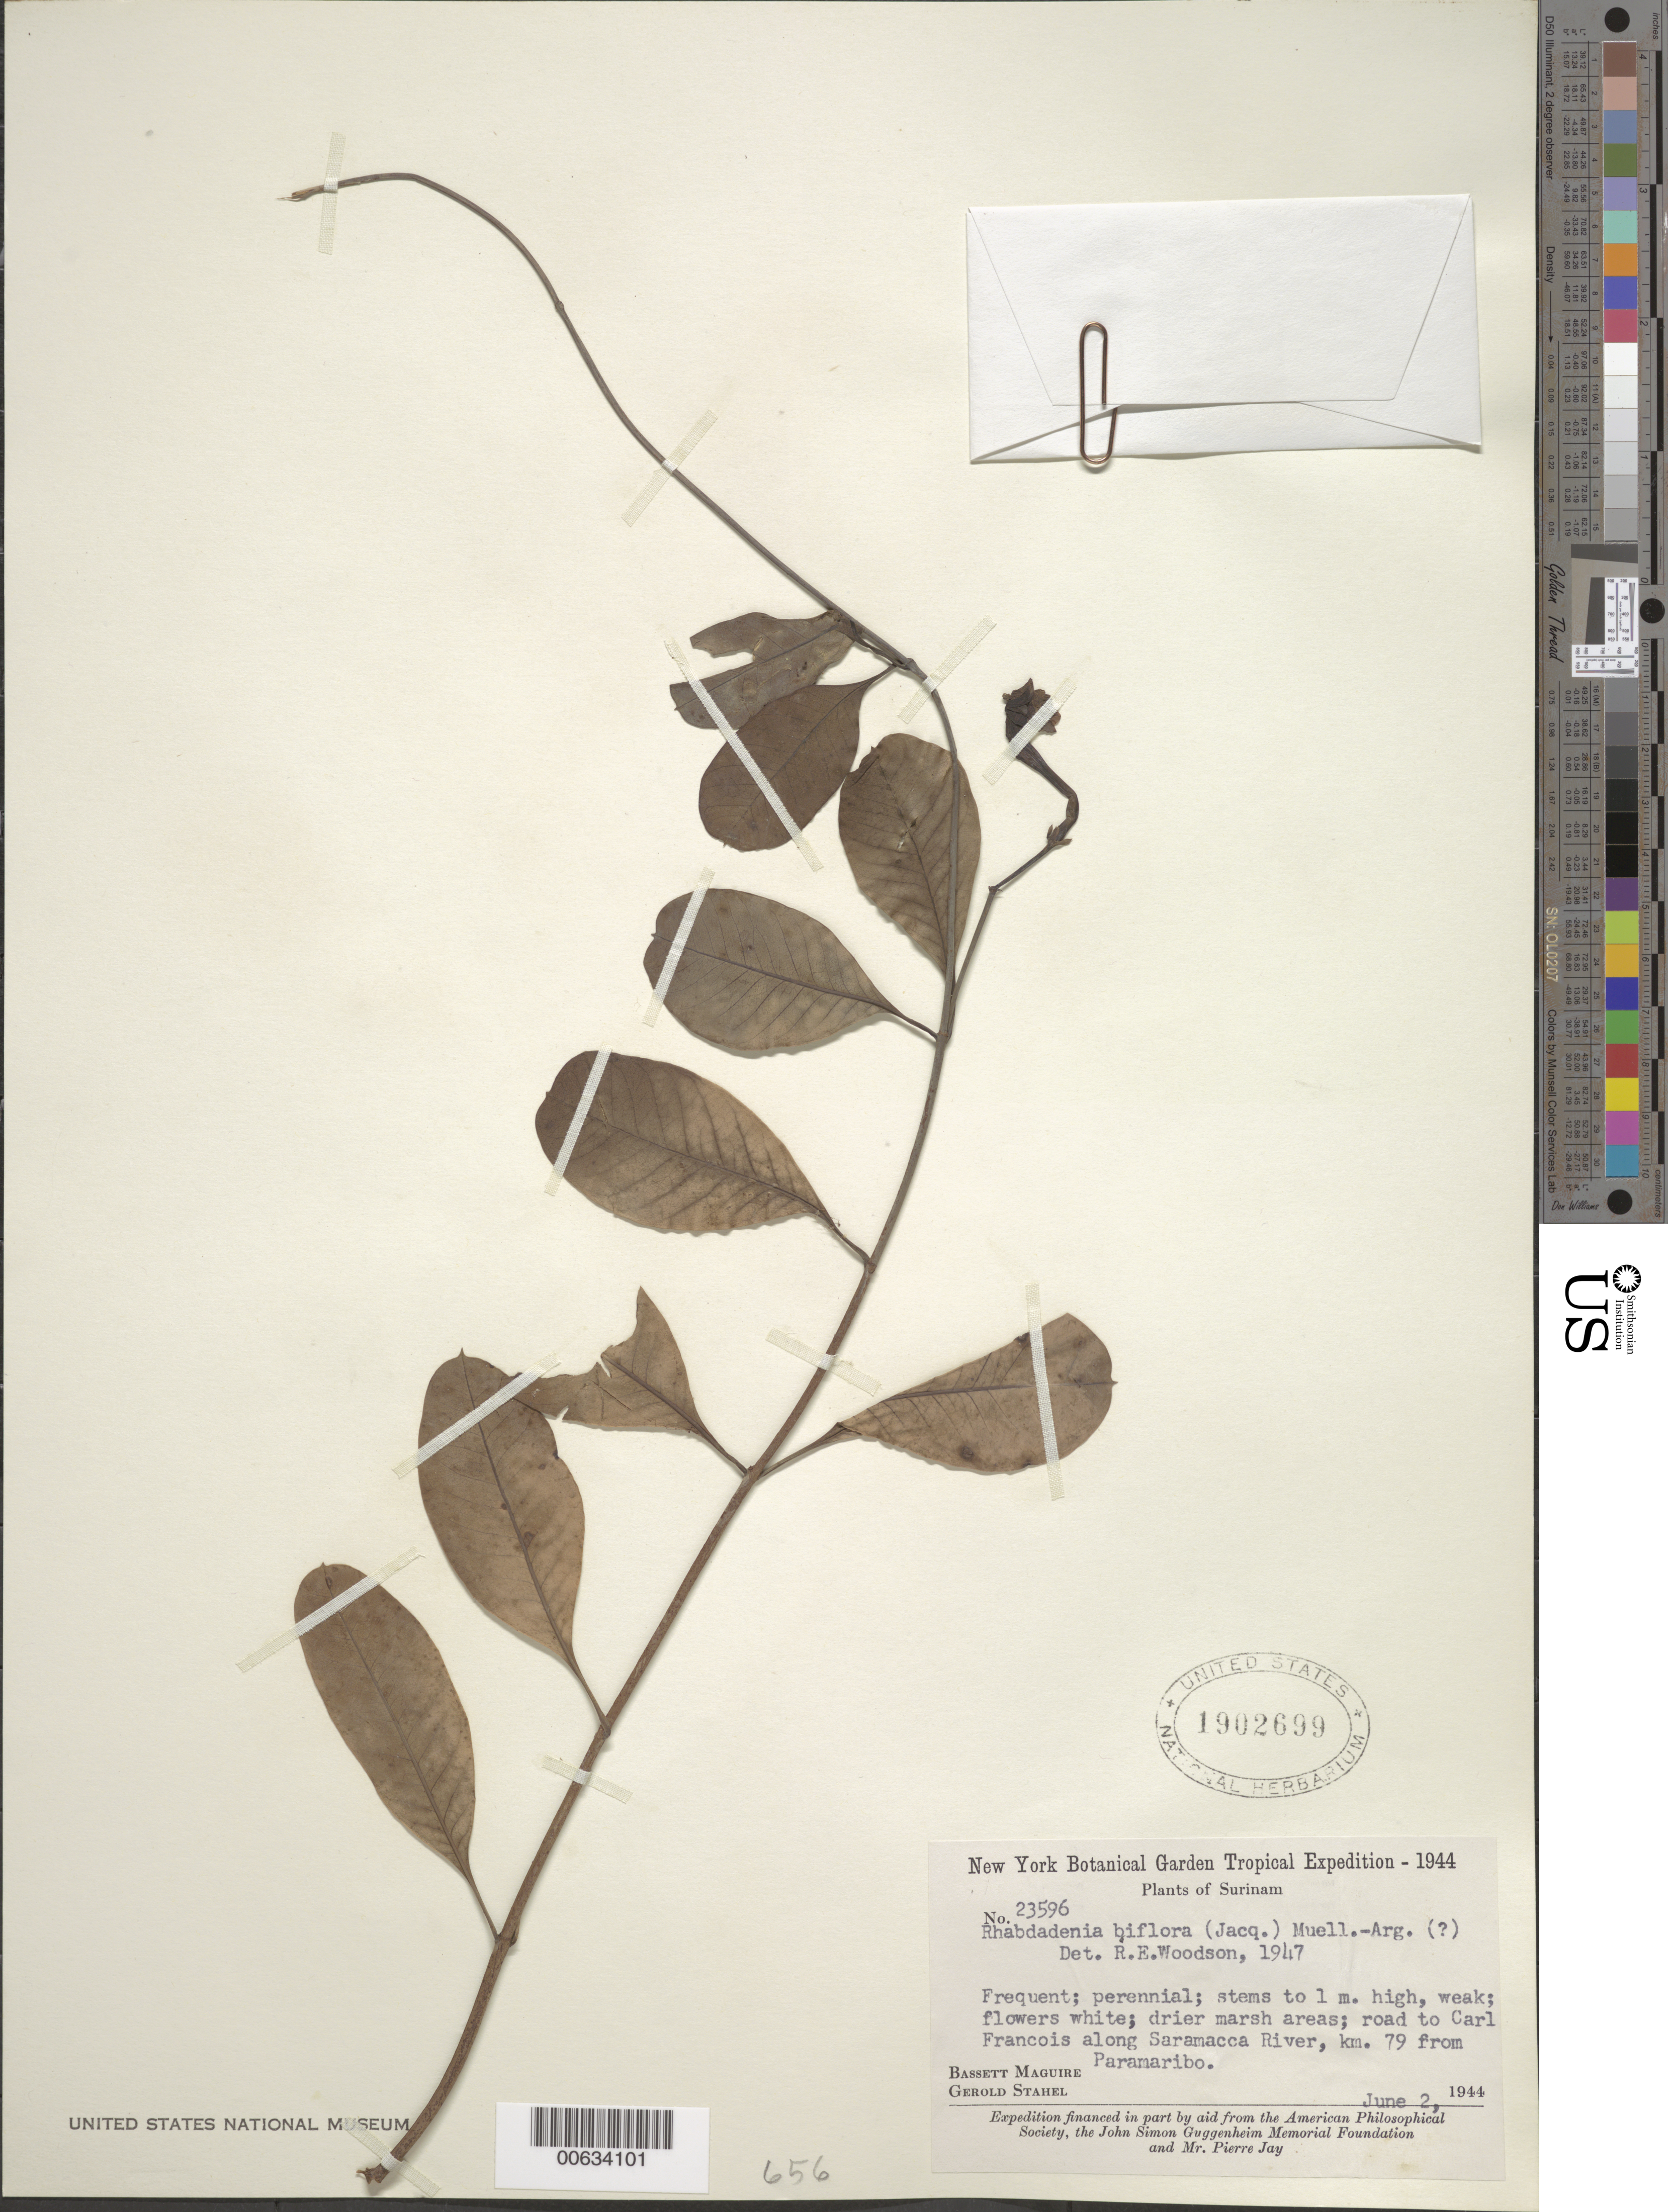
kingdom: Plantae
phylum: Tracheophyta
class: Magnoliopsida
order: Gentianales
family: Apocynaceae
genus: Rhabdadenia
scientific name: Rhabdadenia biflora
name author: (Jacq.) Müll. Arg.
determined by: Woodson, R. E., Jr.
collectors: B. Maguire & G. Stahel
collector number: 23596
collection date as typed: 2-Jun-44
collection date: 1944-06-02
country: Suriname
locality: Paramaribo, km 79, on road to Carl Francois, along Saramacca River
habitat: Drier marsh areas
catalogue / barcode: US 1902699